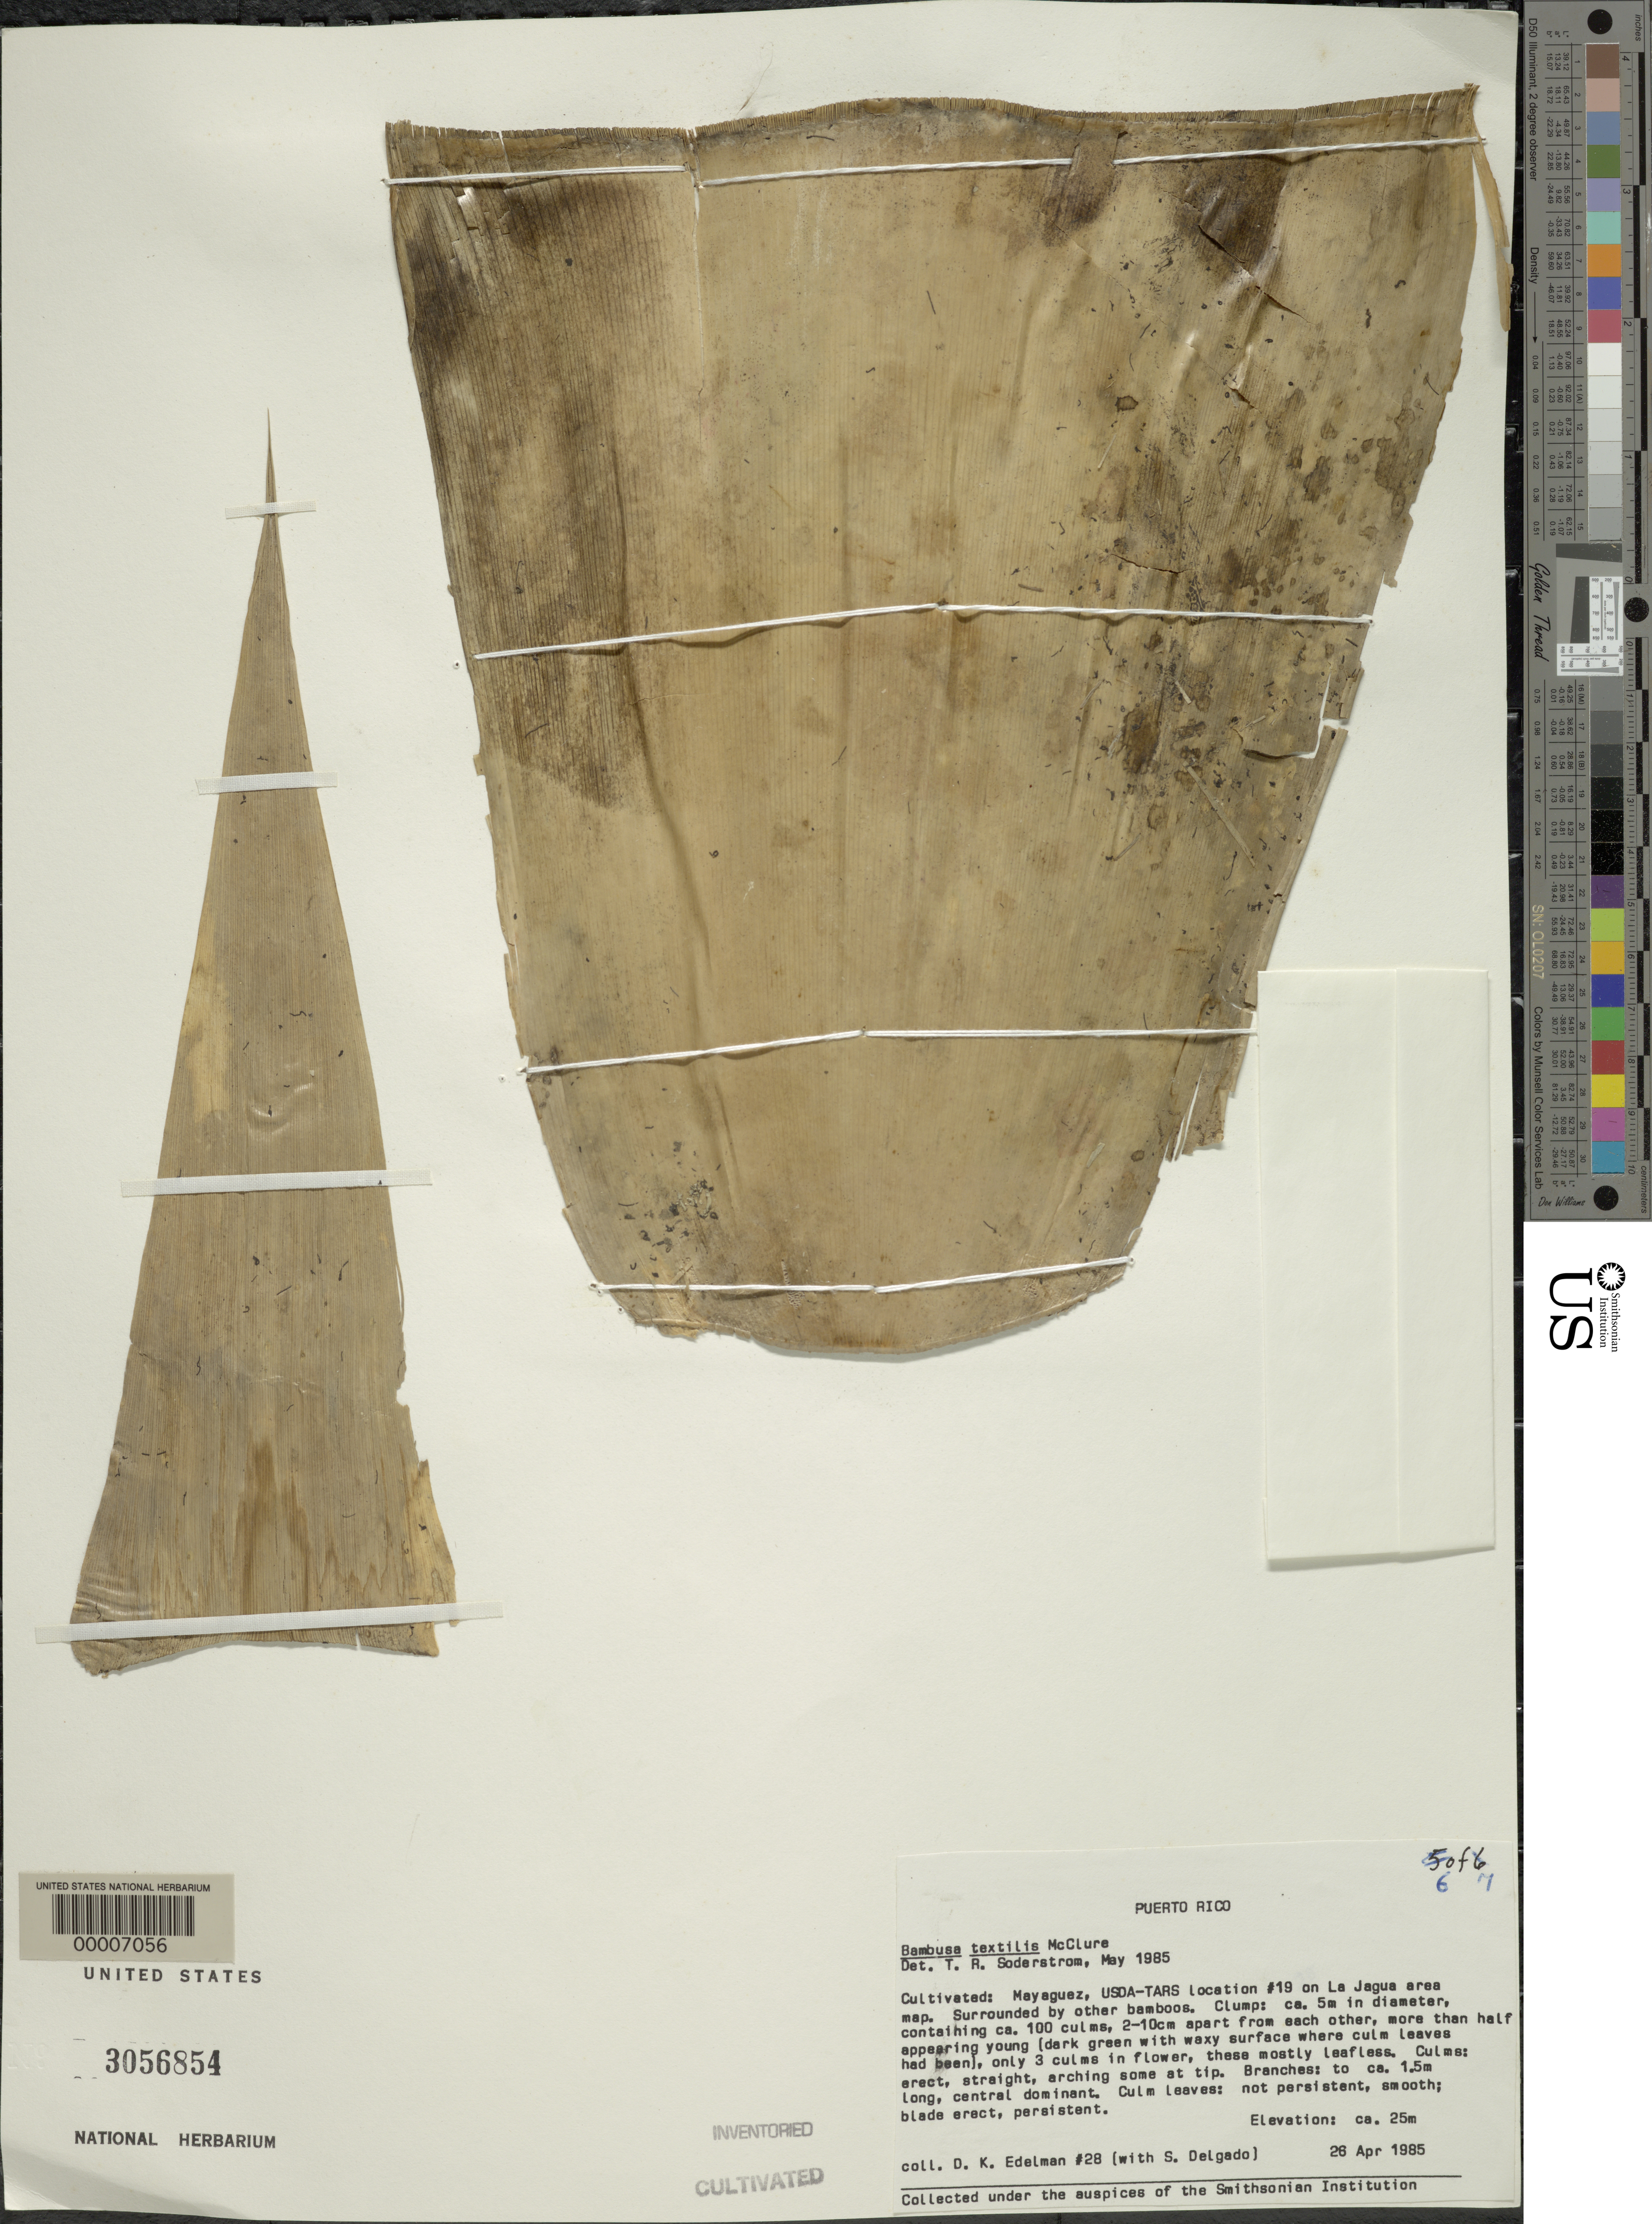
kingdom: Plantae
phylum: Tracheophyta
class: Liliopsida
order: Poales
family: Poaceae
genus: Bambusa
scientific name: Bambusa textilis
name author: McClure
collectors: D. Edelman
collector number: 28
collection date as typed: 26 Apr 1985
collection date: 1985-04-26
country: Puerto Rico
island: Greater Antilles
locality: Mayaguez, usda-tars, location #19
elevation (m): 25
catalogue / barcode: US 3056854